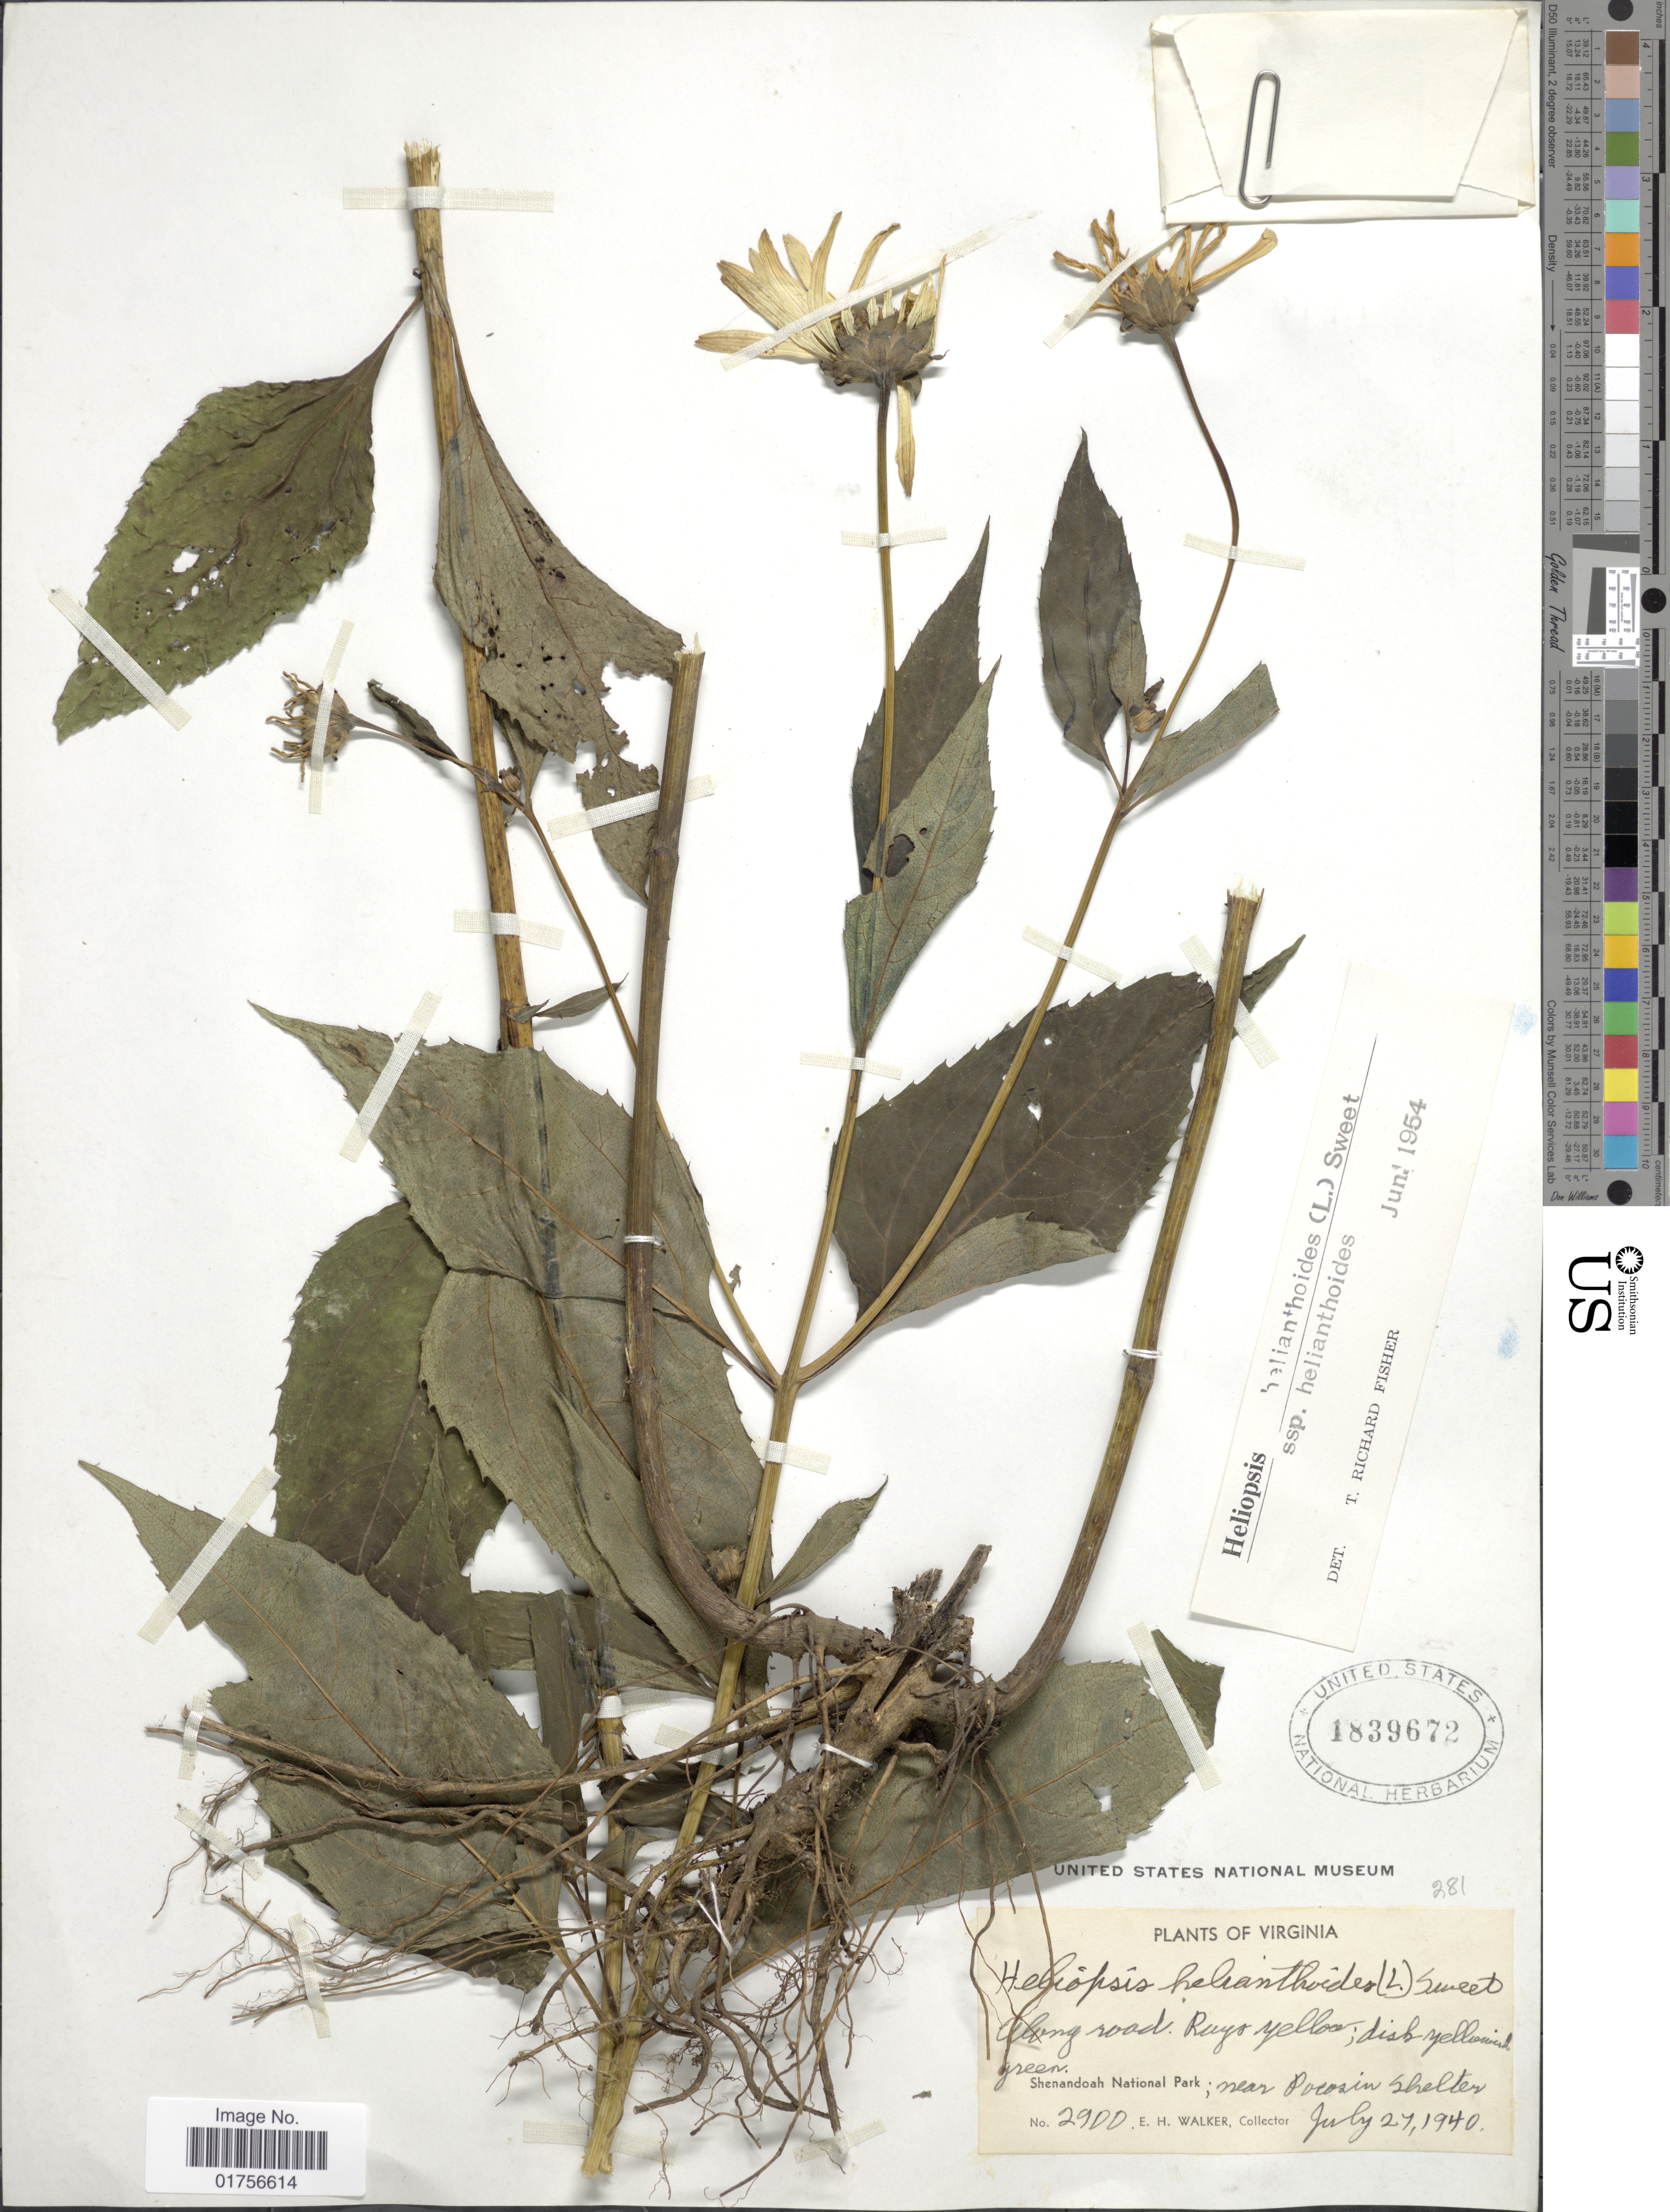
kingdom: Plantae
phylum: Tracheophyta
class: Magnoliopsida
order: Asterales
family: Asteraceae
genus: Heliopsis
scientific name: Heliopsis helianthoides subsp. helianthoides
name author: (L.) Sweet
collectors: E. H. Walker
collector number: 2900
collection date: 1940-07-27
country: United States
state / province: Virginia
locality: Along road, Shenandoah National Park, near Pocazin Shelter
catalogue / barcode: US 1839672